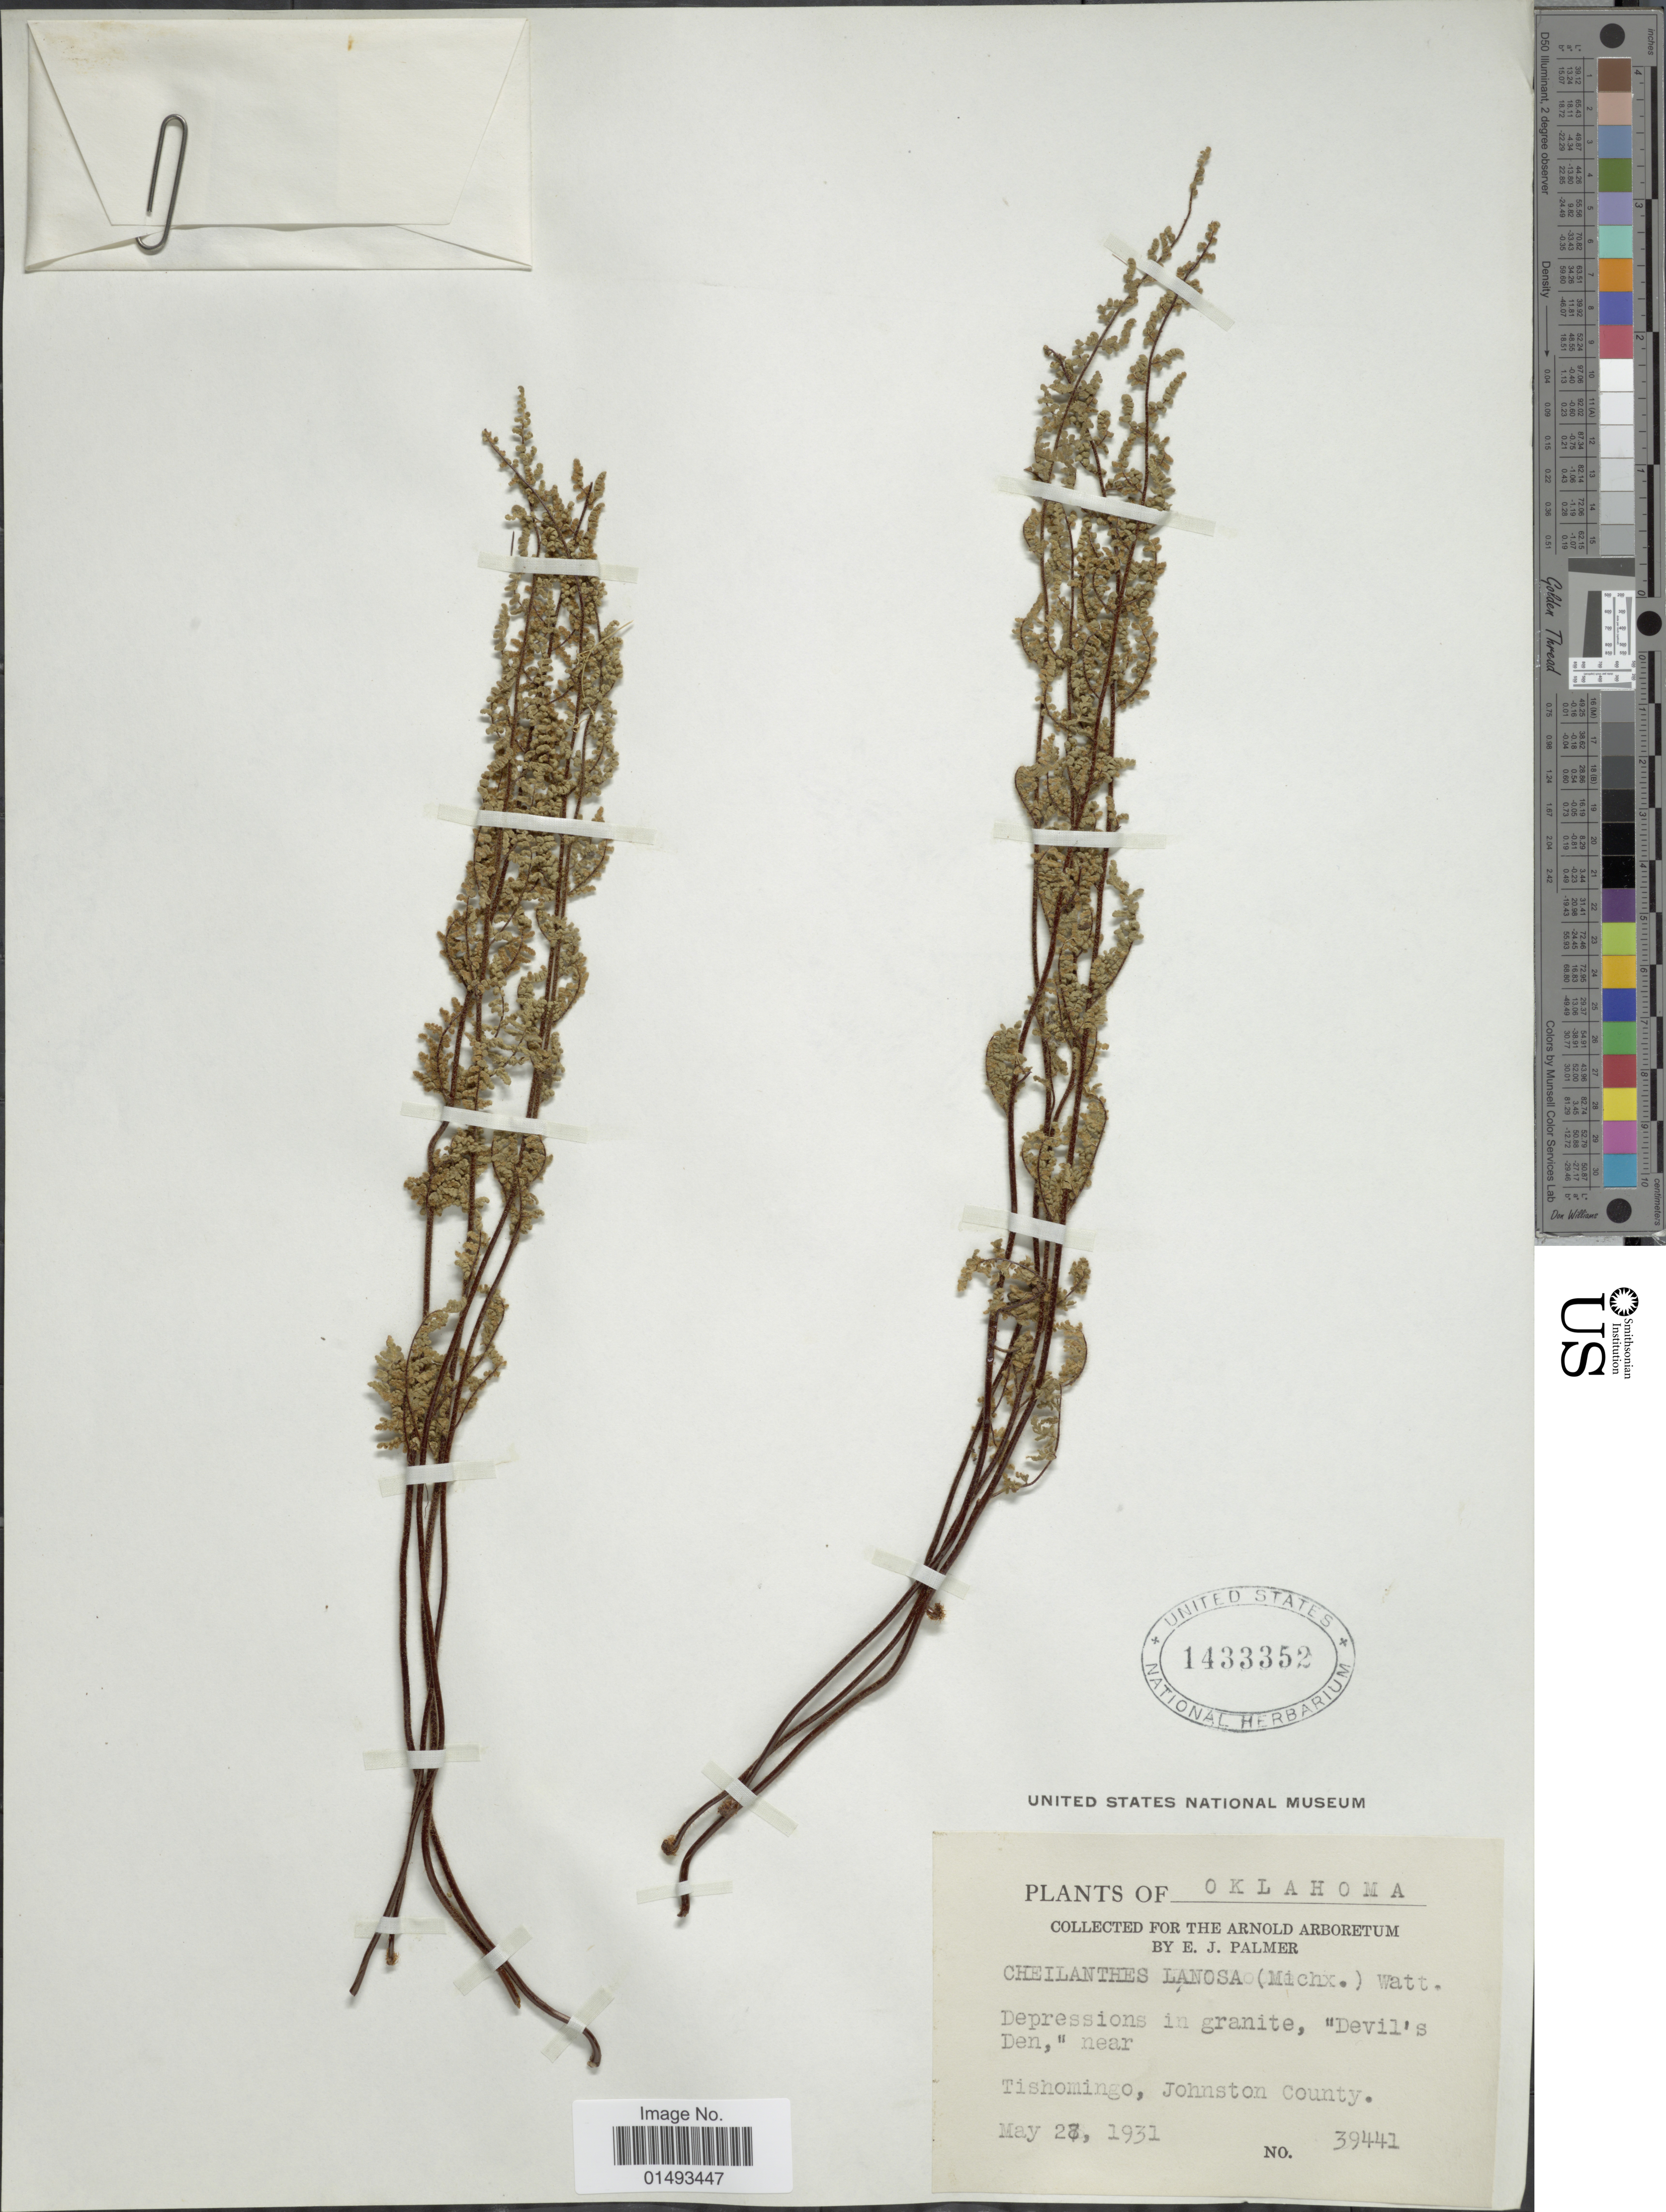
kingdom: Plantae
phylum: Tracheophyta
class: Polypodiopsida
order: Polypodiales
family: Pteridaceae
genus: Myriopteris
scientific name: Myriopteris lanosa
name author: (Michx.) Grusz & Windham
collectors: E. J. Palmer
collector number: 39441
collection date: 1931-05-28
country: United States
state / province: Oklahoma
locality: Plants of Oklahoma, Depressions in granite, "Devil's Den" near Tishomingo, Johnston County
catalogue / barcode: US 1433352